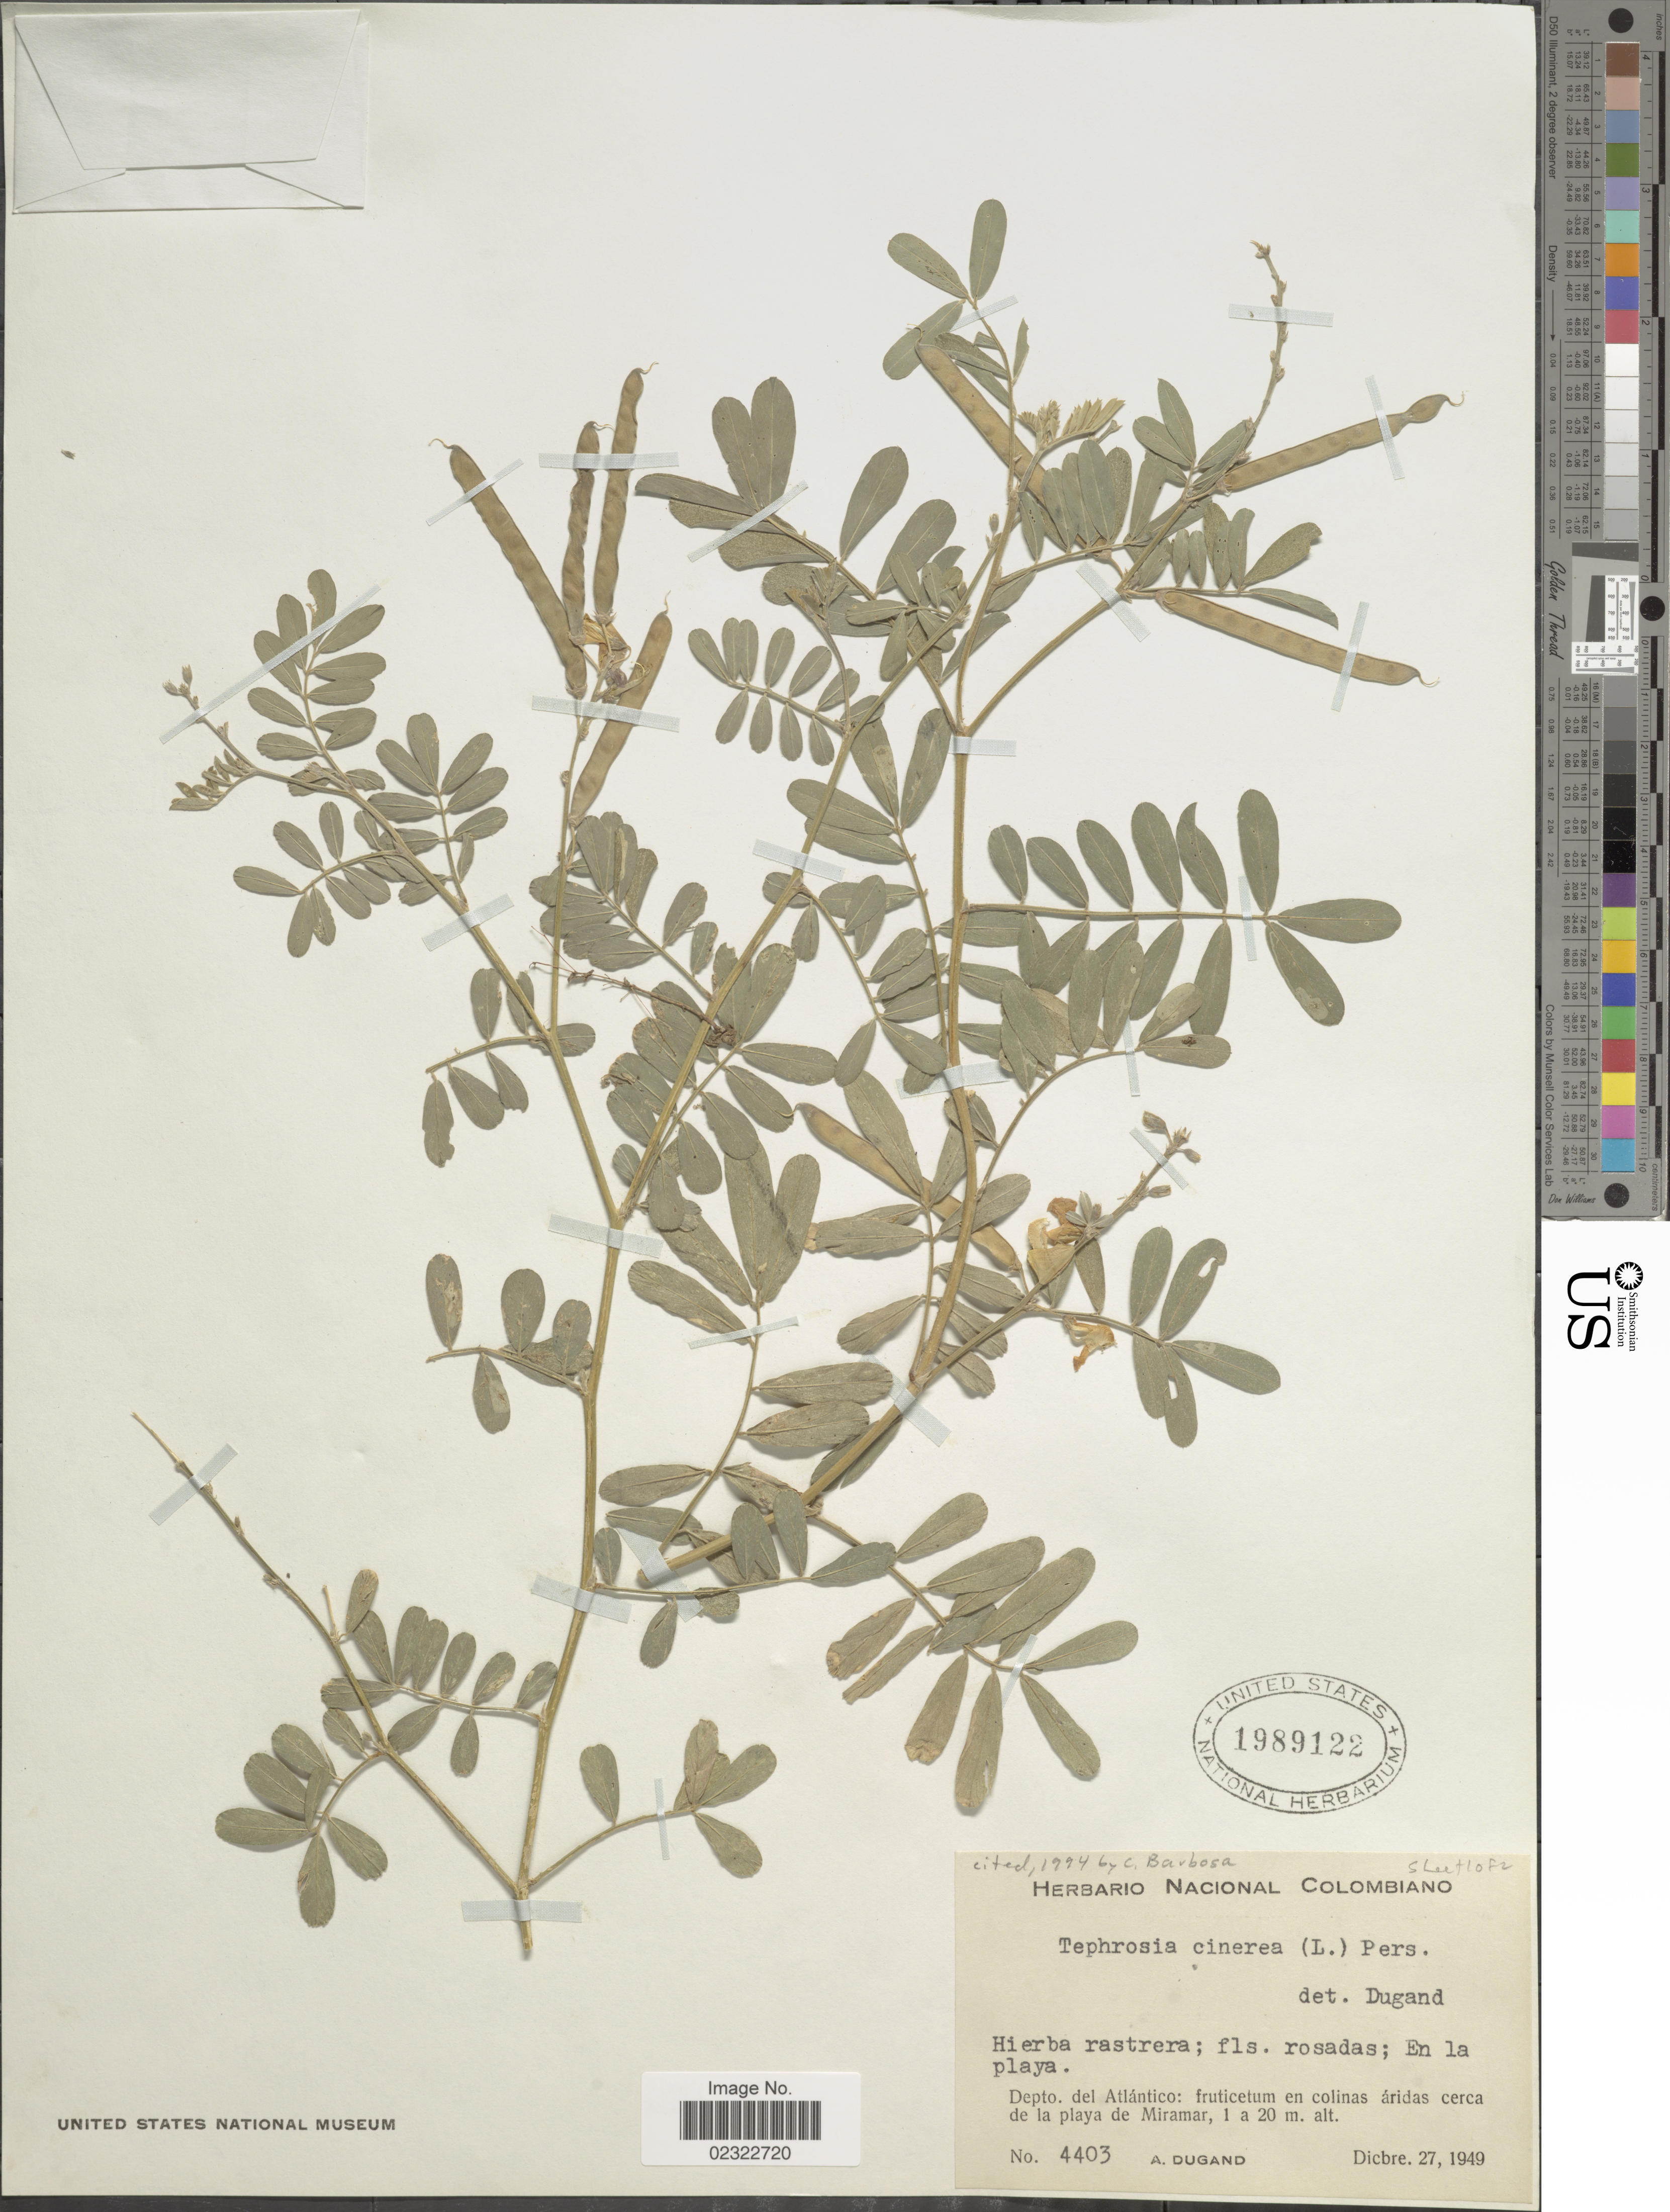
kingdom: Plantae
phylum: Tracheophyta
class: Magnoliopsida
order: Fabales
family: Fabaceae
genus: Tephrosia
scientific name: Tephrosia cinerea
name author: (L.) Pers.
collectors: A. Dugand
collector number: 4403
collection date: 1949-12-27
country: Colombia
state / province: Atlántico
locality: Cerca de la playa de Miramar.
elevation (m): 1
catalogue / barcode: US 1989122